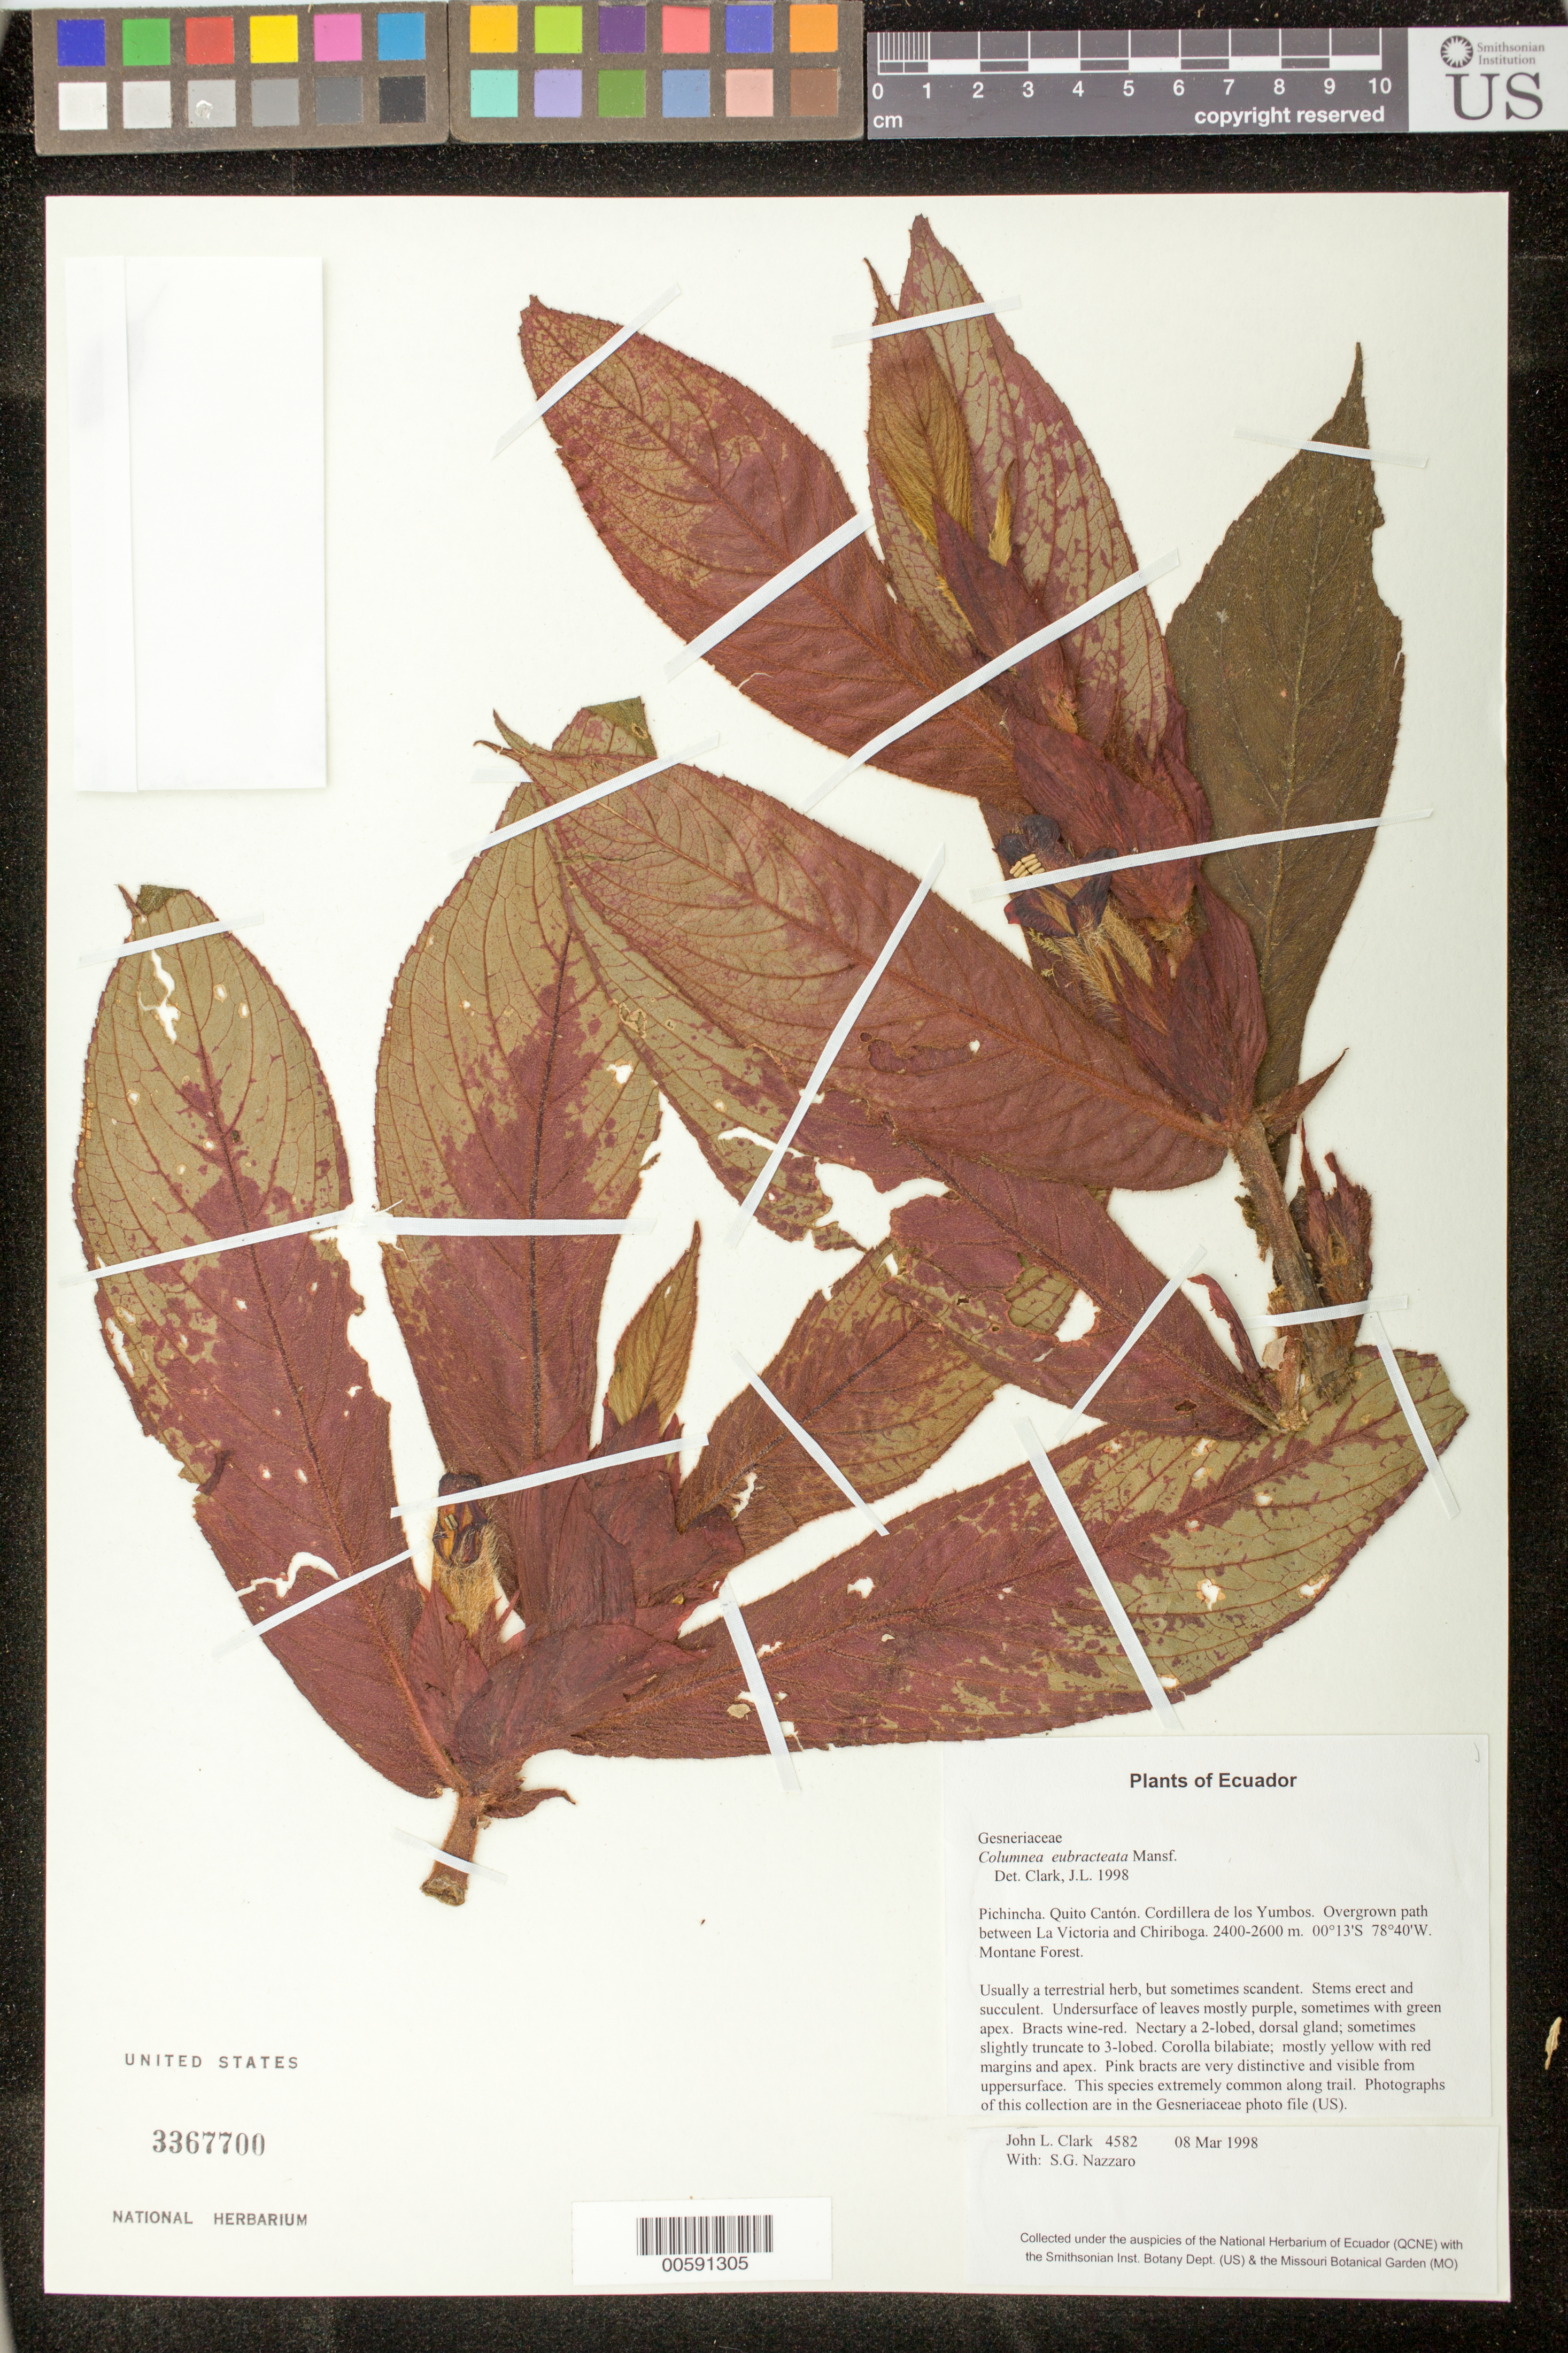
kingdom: Plantae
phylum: Tracheophyta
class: Magnoliopsida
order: Lamiales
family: Gesneriaceae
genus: Columnea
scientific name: Columnea eubracteata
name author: Mansf.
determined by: Clark, J. L., (SEL), The Marie Selby Botanical Garden (UNITED STATES)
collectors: J. L. Clark & S. Nazzaro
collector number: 4582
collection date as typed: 08 Mar 1998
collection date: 1998-03-08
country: Ecuador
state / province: Pichincha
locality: Quito Cantón. Cordillera de los Yumbos. Overgrown path between La Victoria and Chiriboga.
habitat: Montane Forest.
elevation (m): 2400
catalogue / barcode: US 3367700